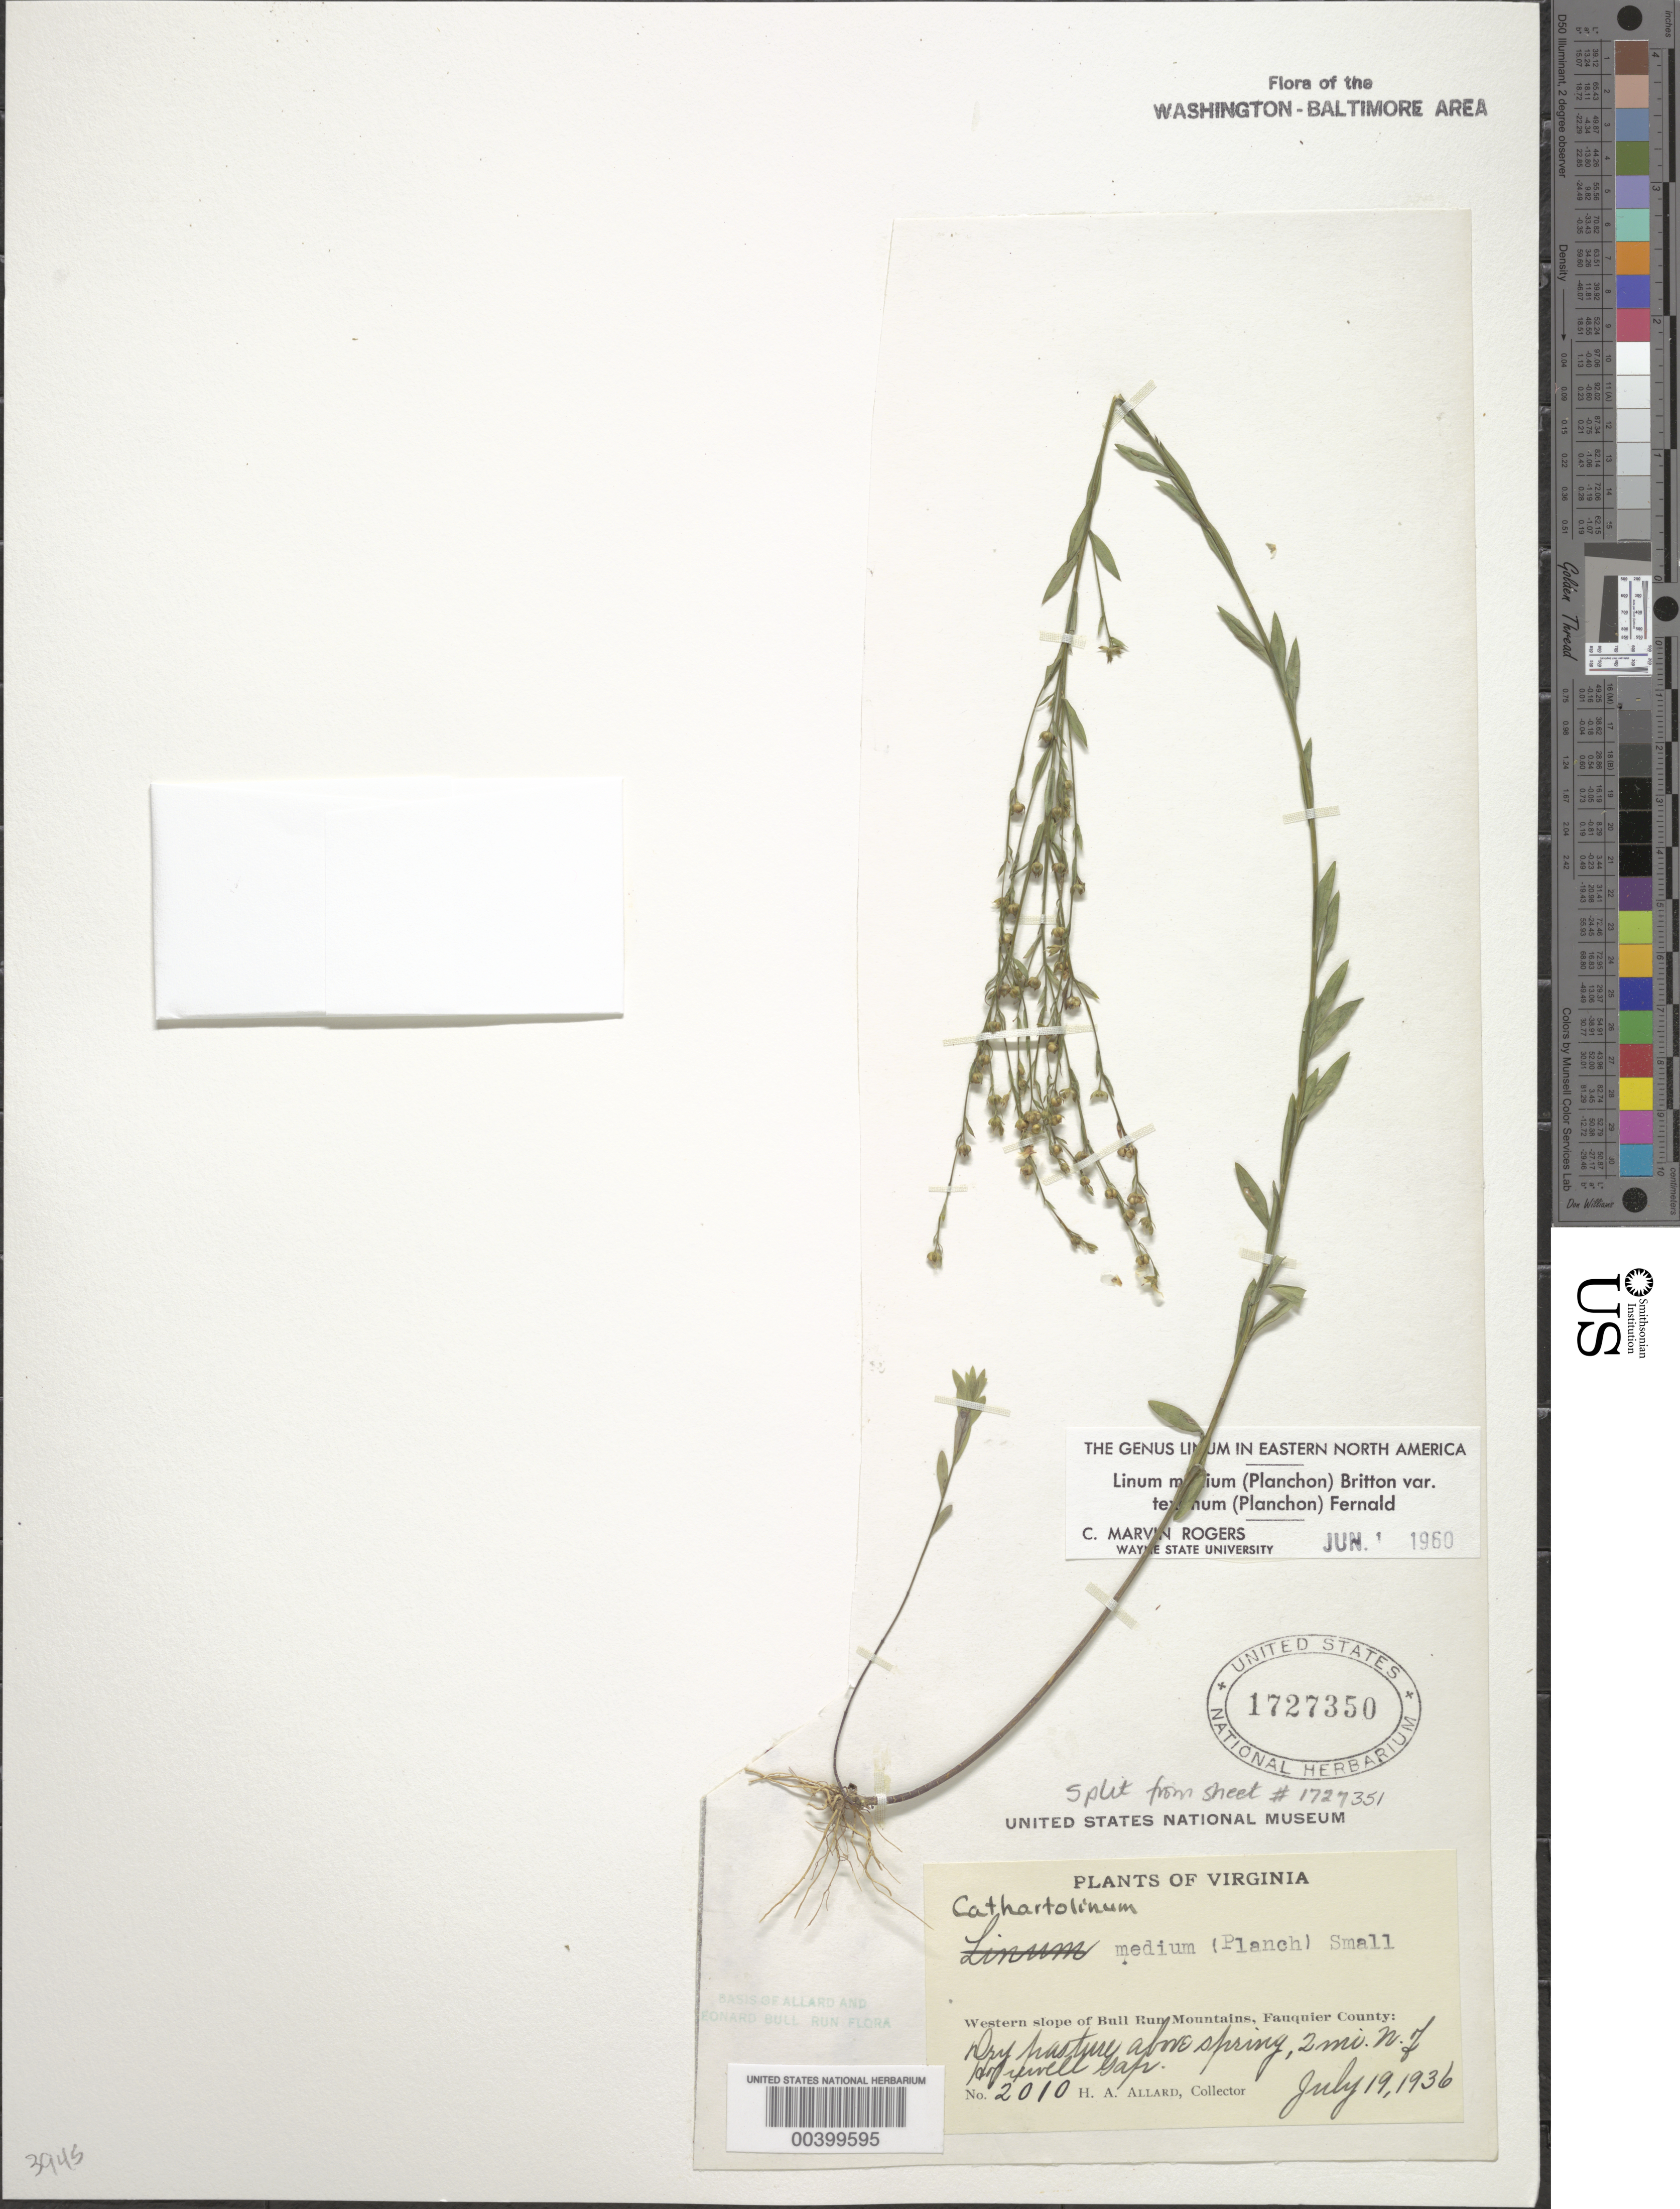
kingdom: Plantae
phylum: Tracheophyta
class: Magnoliopsida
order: Malpighiales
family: Linaceae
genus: Linum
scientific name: Linum medium var. texanum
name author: (Planch.) Fernald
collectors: H. A. Allard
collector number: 2010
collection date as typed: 19 Jul 1936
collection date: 1936-07-19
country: United States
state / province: Virginia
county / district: Fauquier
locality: North of Hopewell Gap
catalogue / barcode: US 1727350